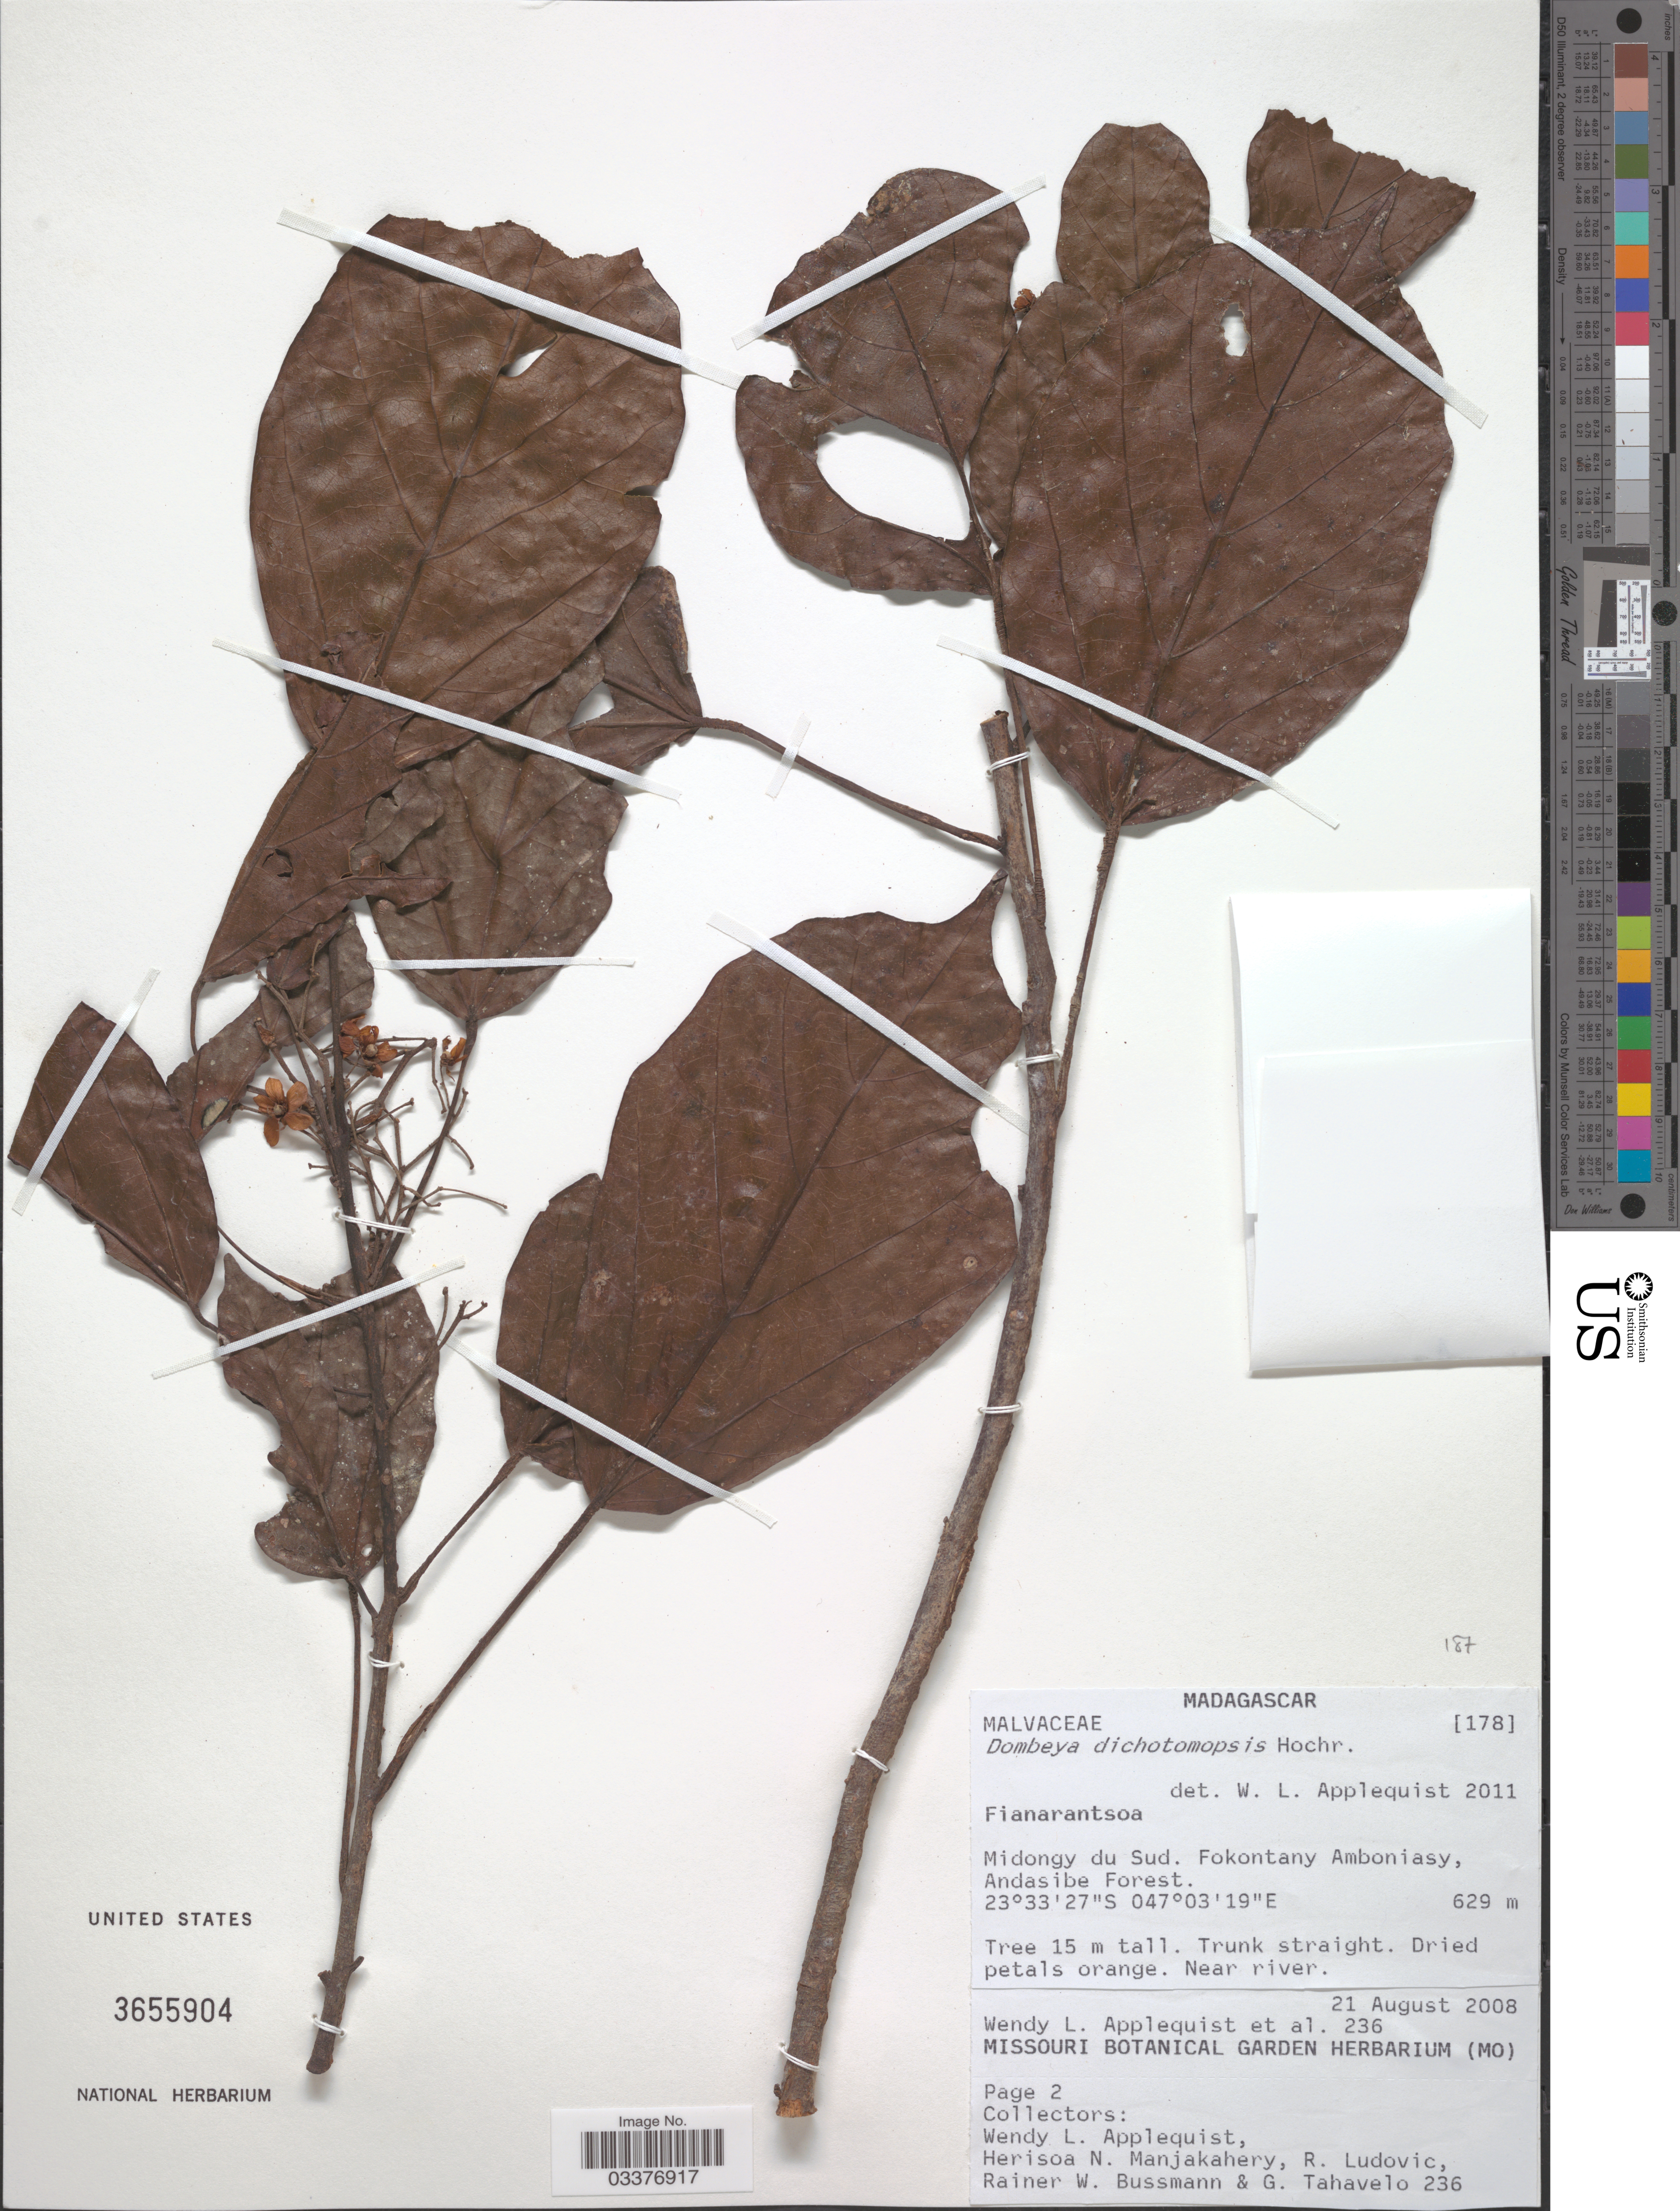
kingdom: Plantae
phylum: Tracheophyta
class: Magnoliopsida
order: Malvales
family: Malvaceae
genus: Dombeya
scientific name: Dombeya dichotomopsis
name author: Hochr.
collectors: W. Applequist, H. N. Manjakahery, R. Ludovic, R. W. Bussmann & G. Tahavelo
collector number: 236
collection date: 2008-08-21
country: Madagascar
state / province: Atsimo-Atsinanana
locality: Midongy du Sud. Fokontany Amboniasy, Andasibe Forest.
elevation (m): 629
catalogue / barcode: US 3655904